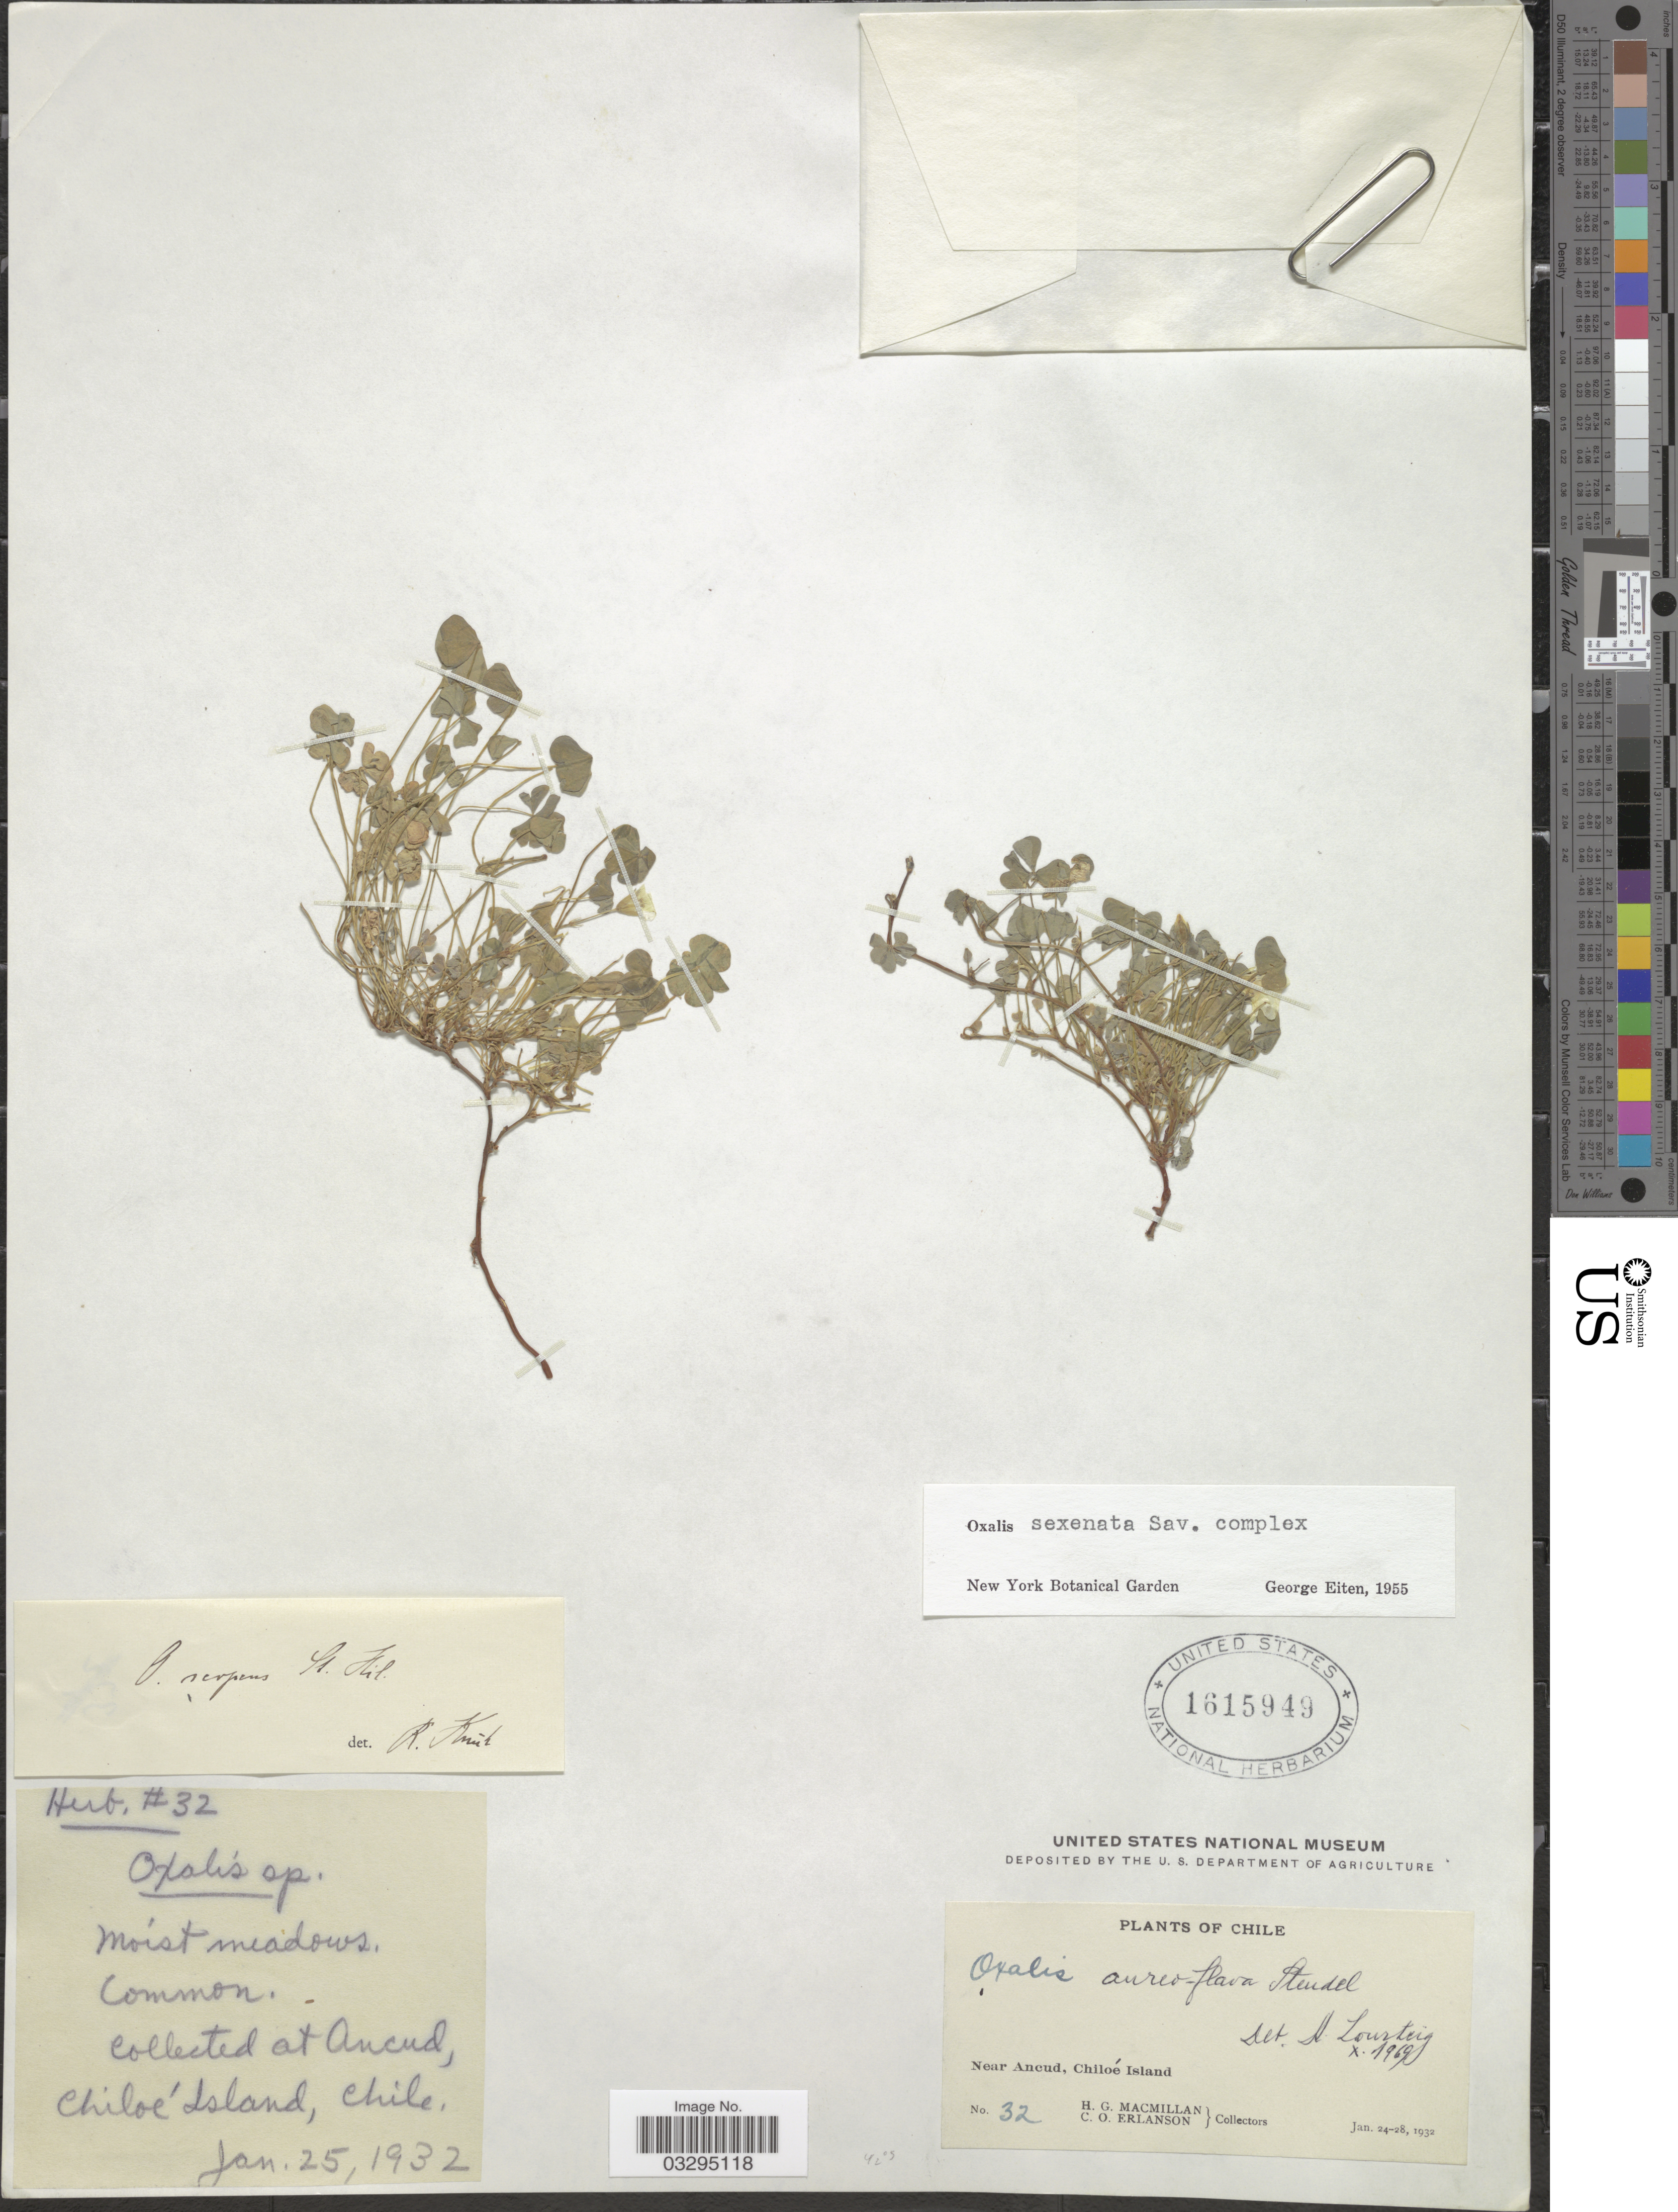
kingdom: Plantae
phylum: Tracheophyta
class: Magnoliopsida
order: Oxalidales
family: Oxalidaceae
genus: Oxalis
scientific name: Oxalis aureoflava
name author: Steud.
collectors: H. MacMillan & C. O. Erlanson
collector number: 32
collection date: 1932-01-24/1932-01-28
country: Chile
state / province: Arica y Parinacota (XV)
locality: Near Ancud, Chiloé Island.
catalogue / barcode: US 1615949